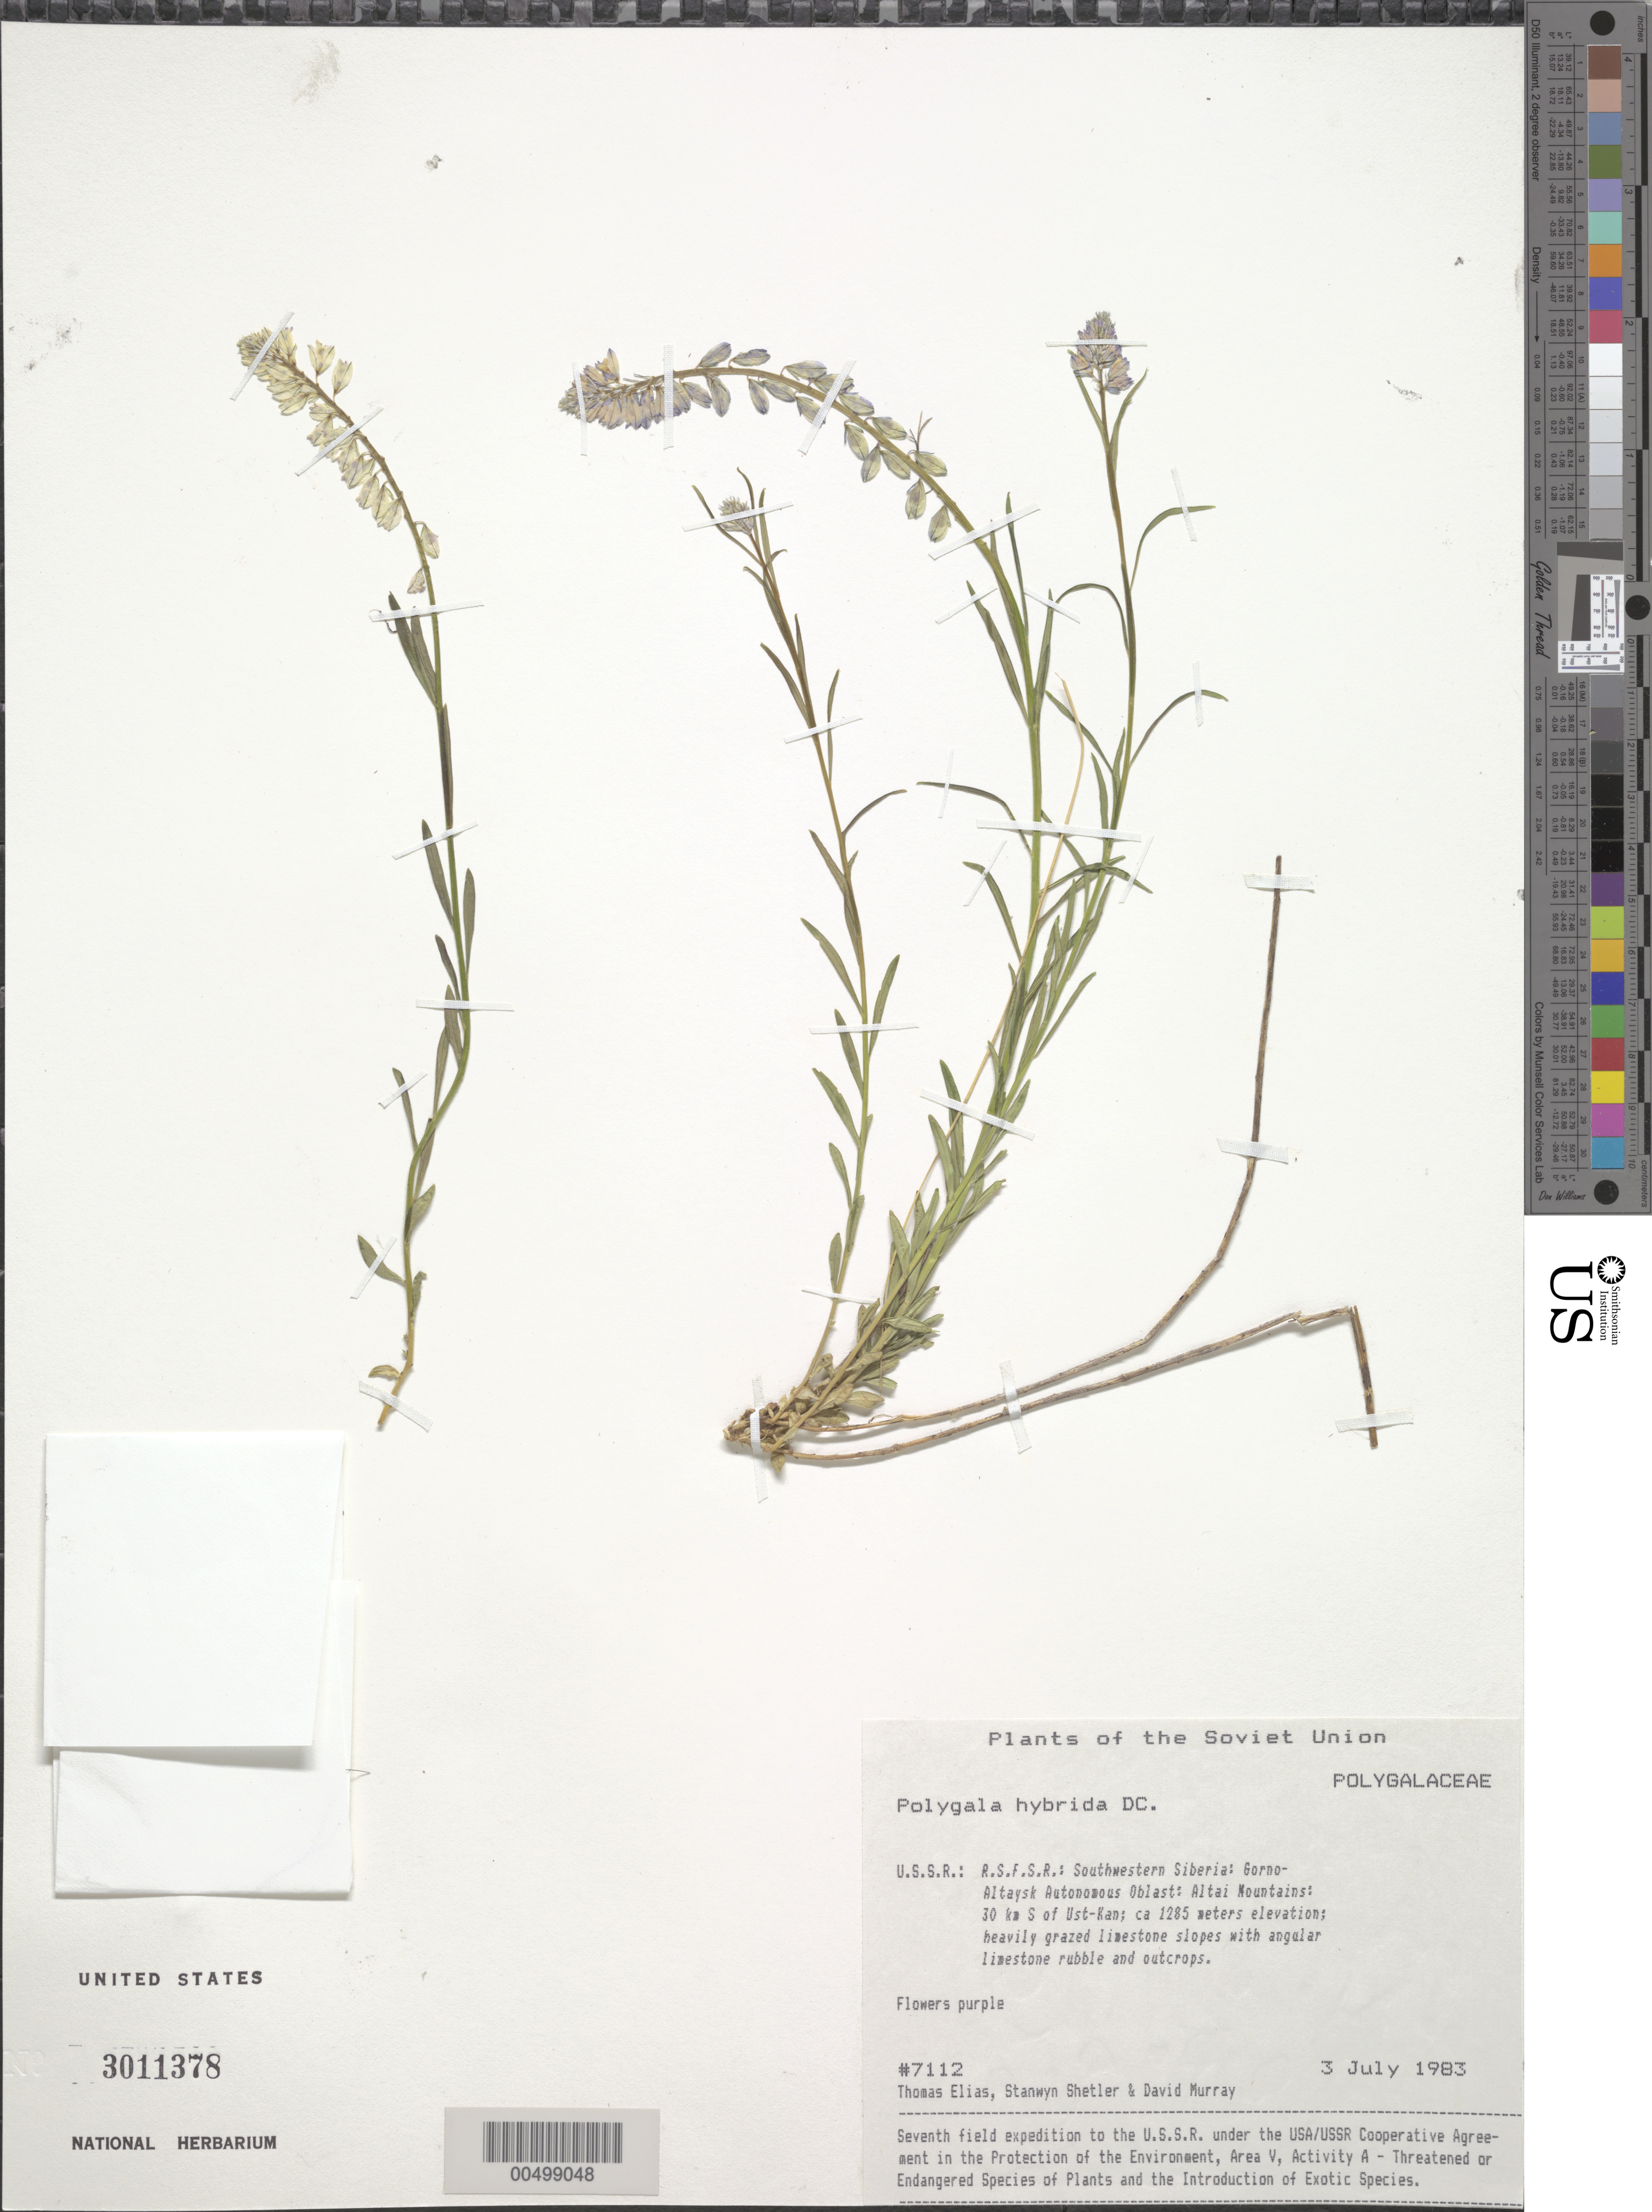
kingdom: Plantae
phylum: Tracheophyta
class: Magnoliopsida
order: Fabales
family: Polygalaceae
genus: Polygala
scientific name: Polygala hybrida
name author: DC.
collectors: T. Elias, S. Shetler & D. F. Murray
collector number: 7112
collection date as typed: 03 Jul 1983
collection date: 1983-07-03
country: Russian Federation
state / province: Altai Republic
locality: Altai Mountains, 30 km S of Ust-Kan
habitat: heavily grazed limestone slopes with angular limestone rubble and outcrops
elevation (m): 1285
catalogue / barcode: US 3011378